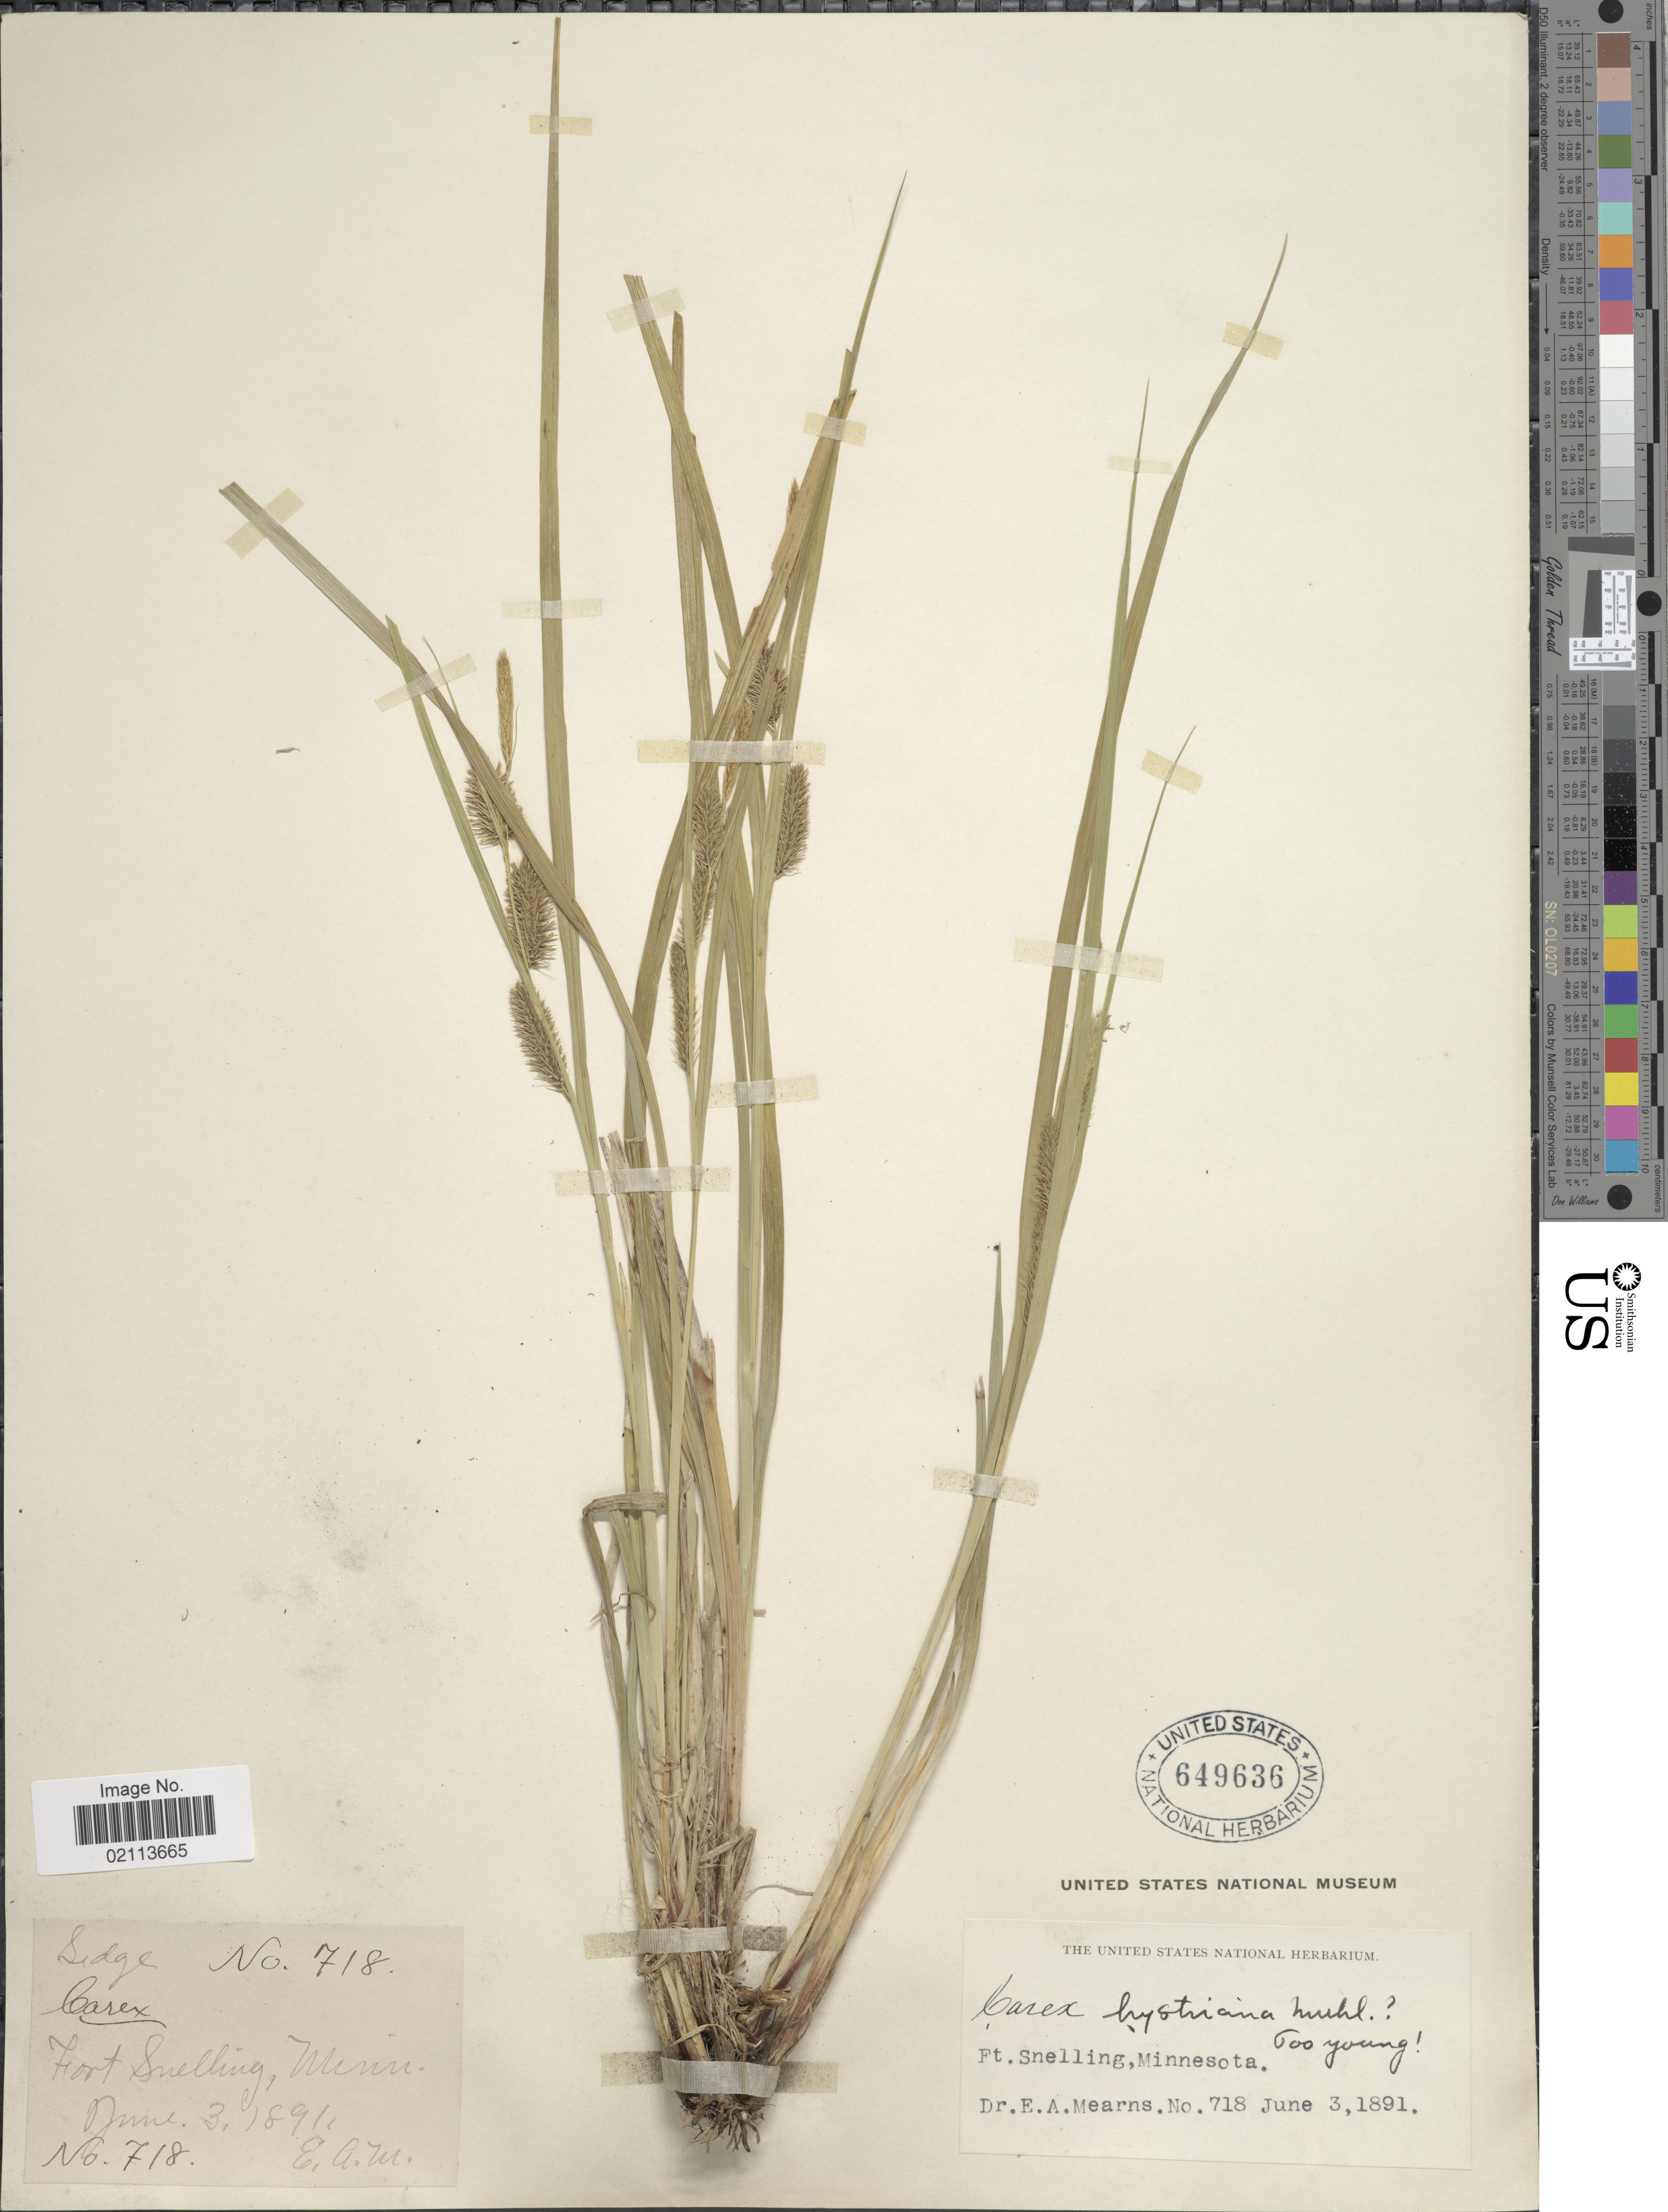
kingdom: Plantae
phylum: Tracheophyta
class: Liliopsida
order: Poales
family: Cyperaceae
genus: Carex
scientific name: Carex hystericina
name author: Muhl. ex Willd.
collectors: E. A. Mearns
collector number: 718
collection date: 1891-06-03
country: United States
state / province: Minnesota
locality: Fort Snelling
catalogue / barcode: US 649636